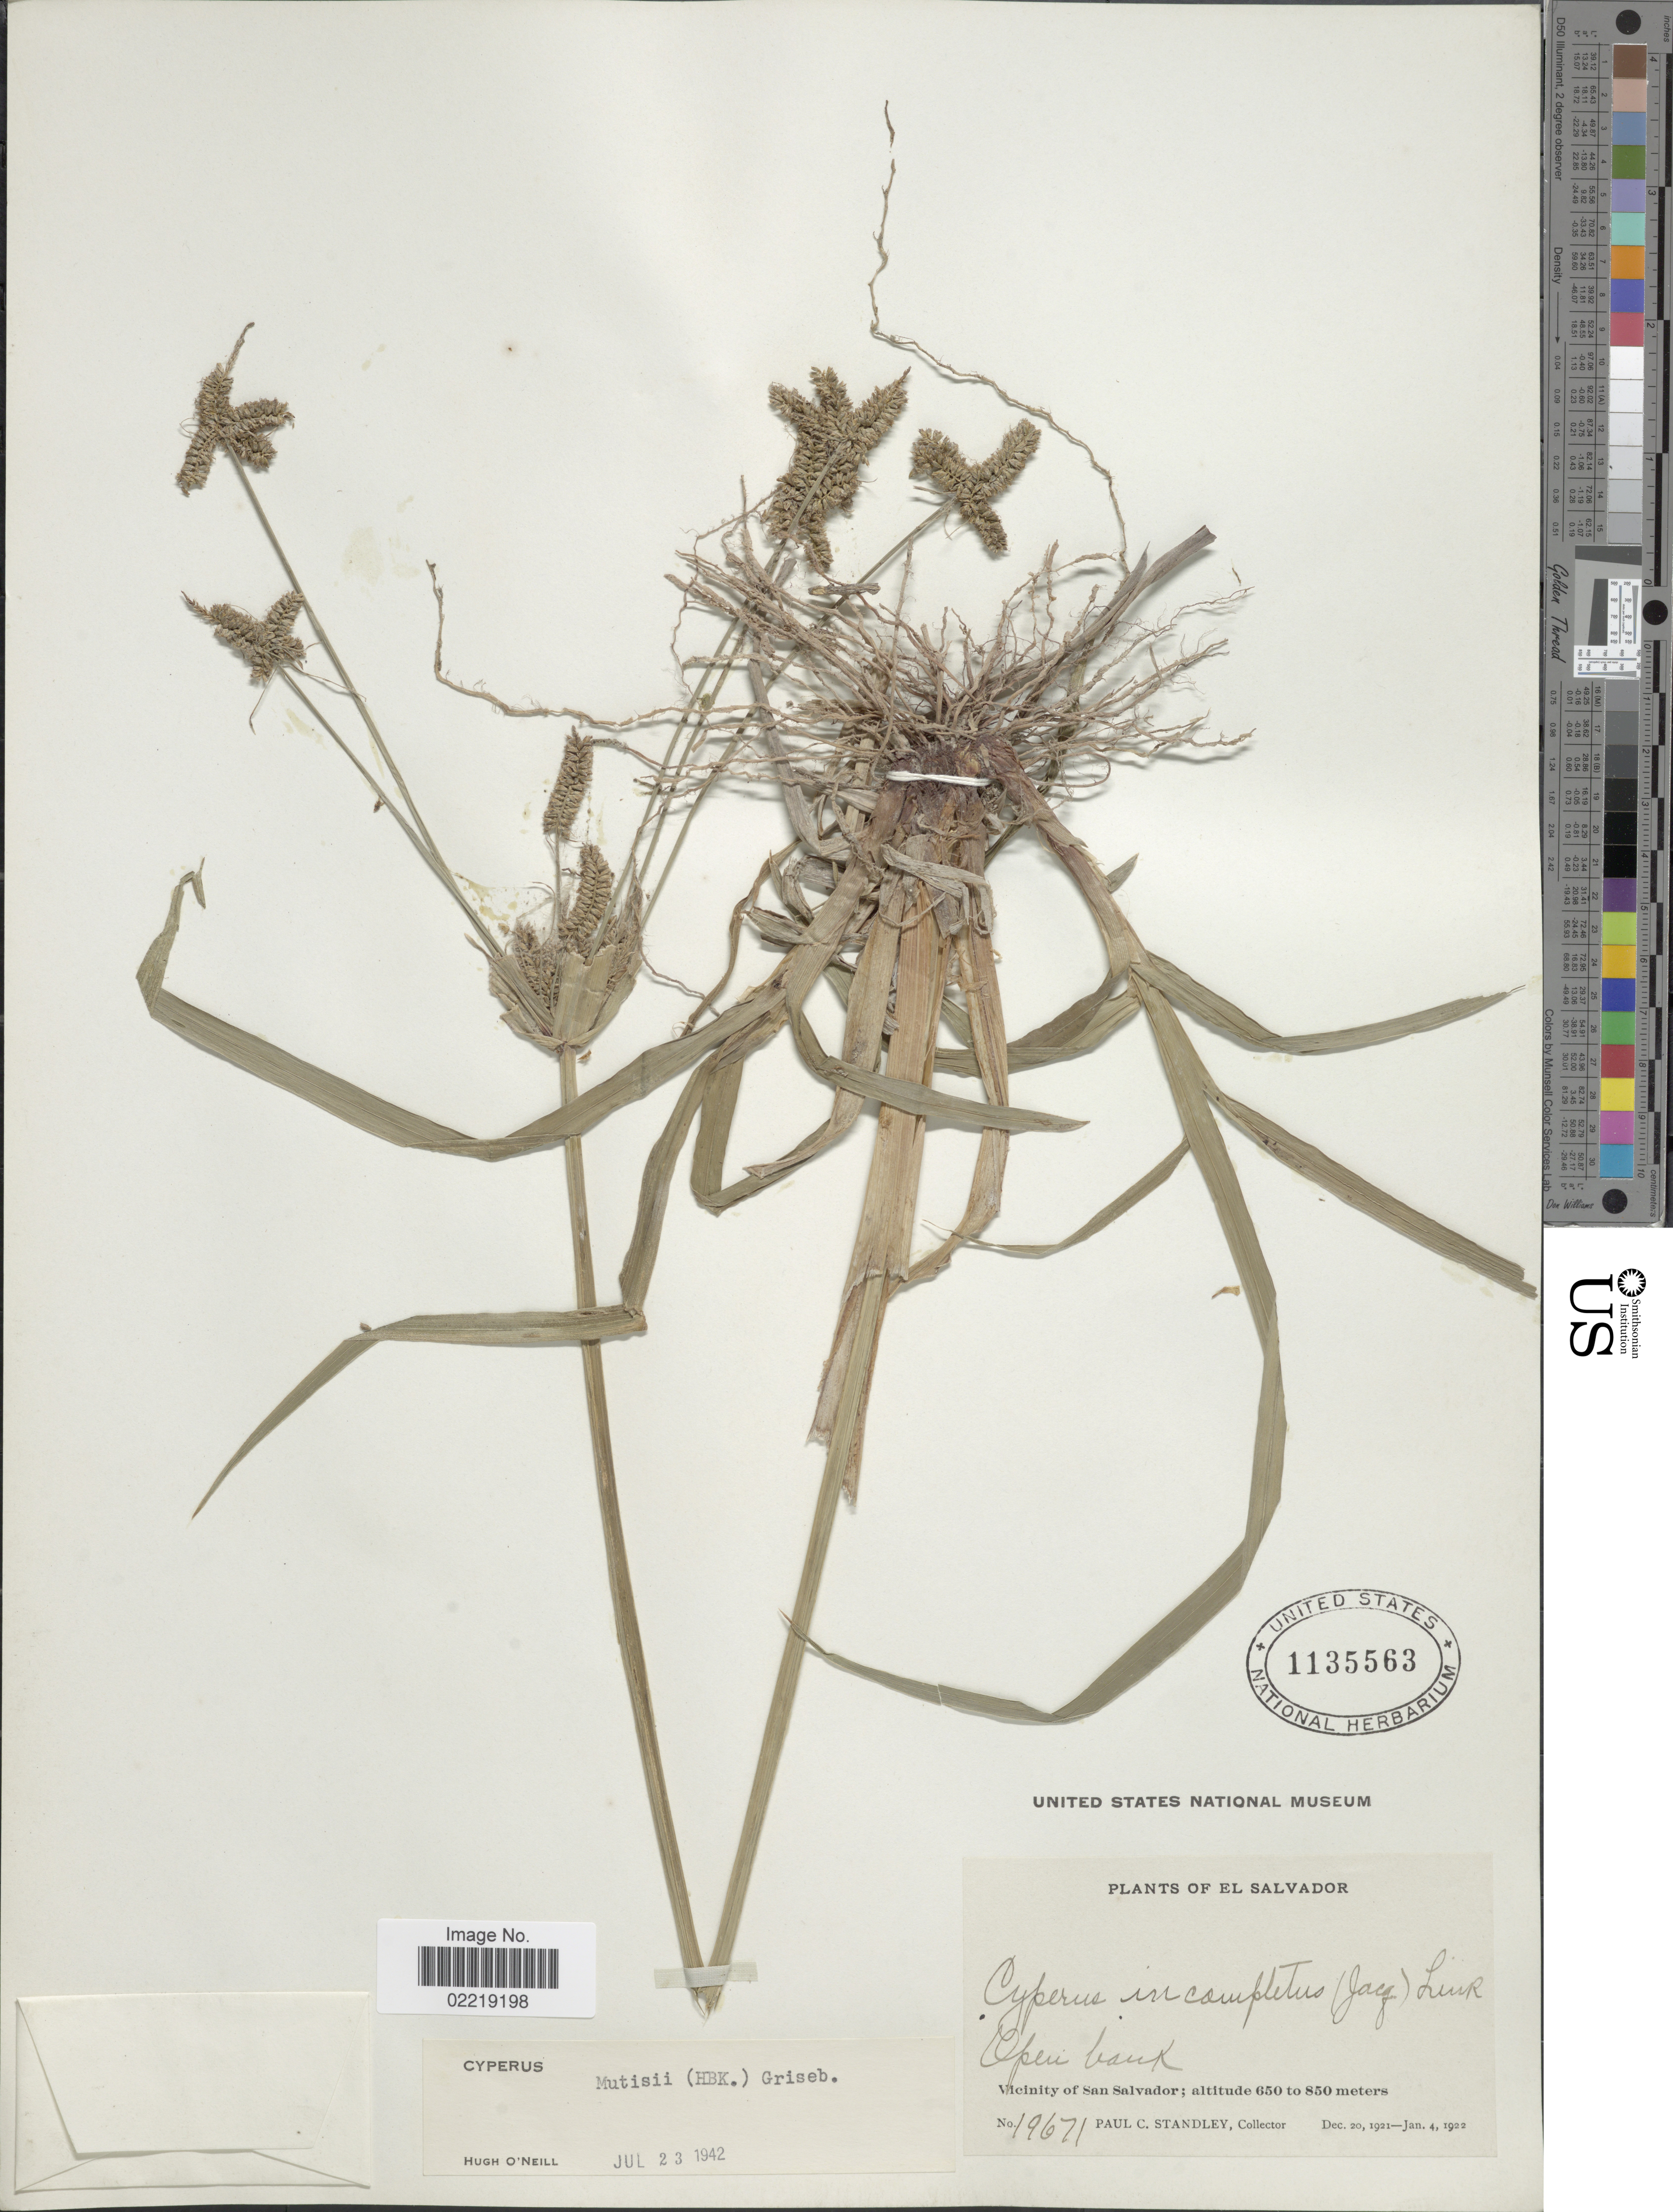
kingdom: Plantae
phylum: Tracheophyta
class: Liliopsida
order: Poales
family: Cyperaceae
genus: Cyperus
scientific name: Cyperus mutisii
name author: (Kunth) Andersson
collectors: P. C. Standley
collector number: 19671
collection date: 1921-12-20/1922-01-04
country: El Salvador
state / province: San Salvador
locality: Vicinity of San Salvador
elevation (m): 650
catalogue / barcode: US 1135563